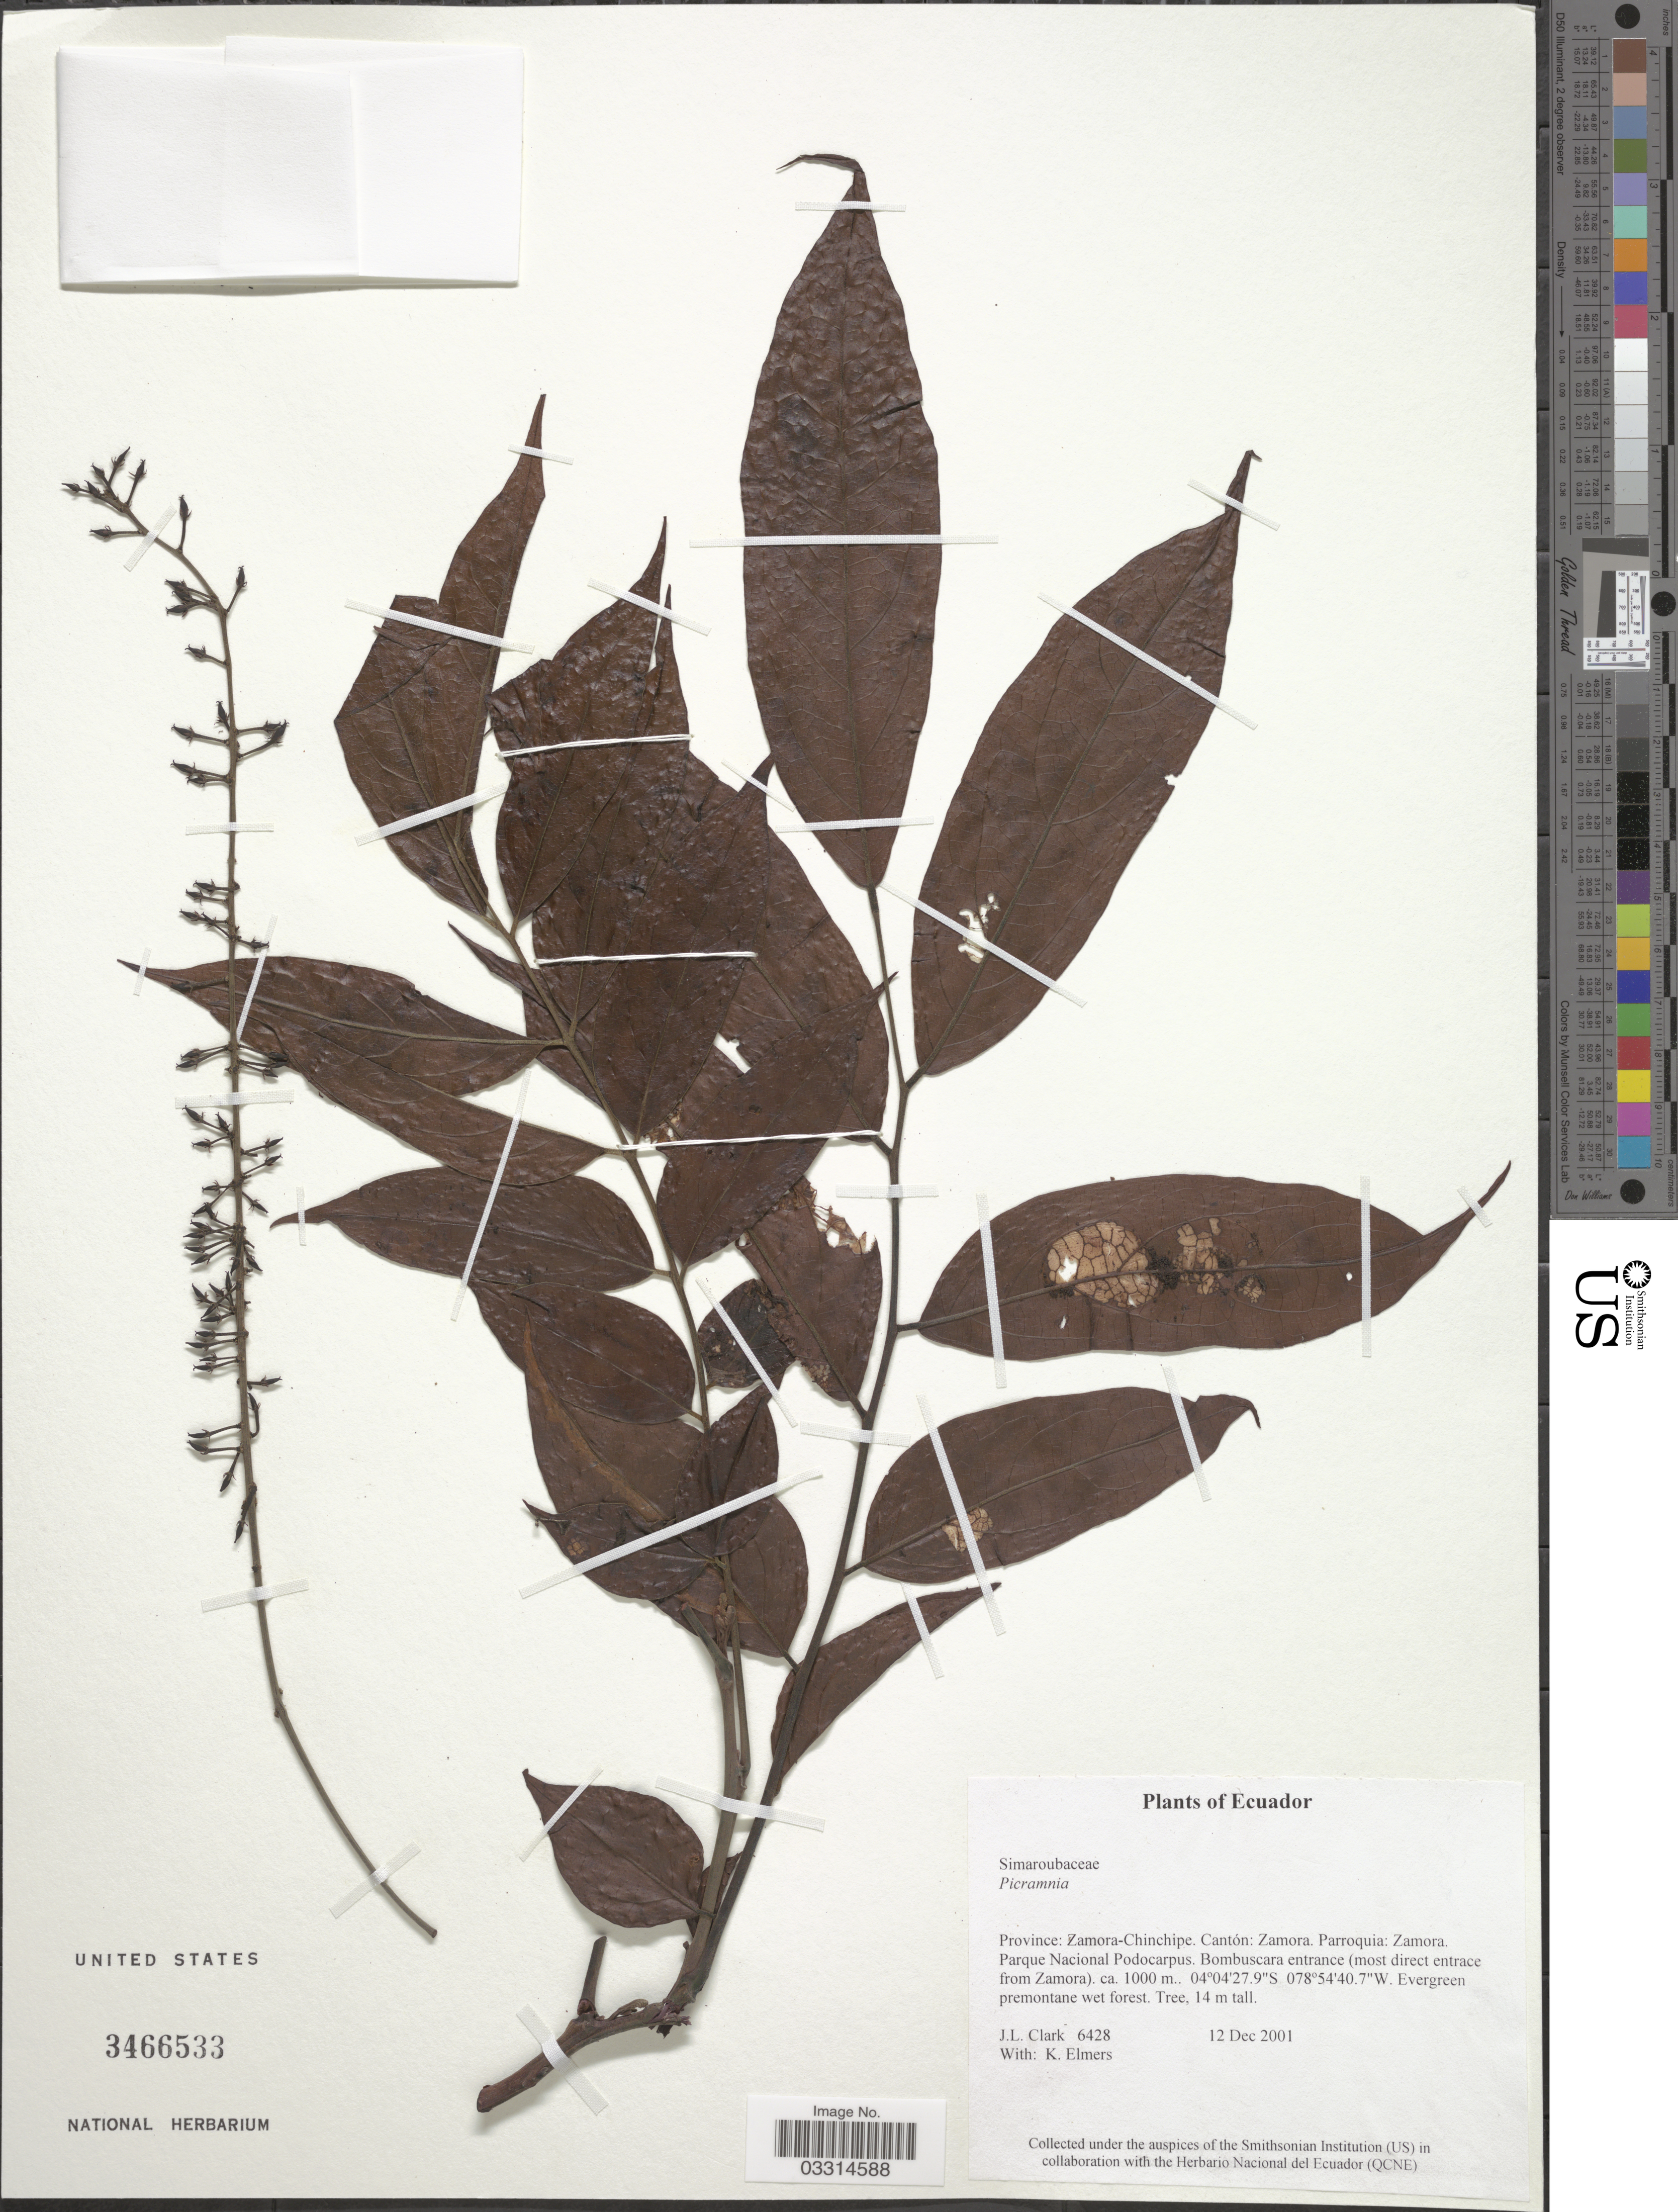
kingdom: Plantae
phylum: Tracheophyta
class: Magnoliopsida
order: Picramniales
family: Picramniaceae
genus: Picramnia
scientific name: Picramnia sp.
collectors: J. L. Clark & K. Elmers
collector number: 6428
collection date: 2001-12-12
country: Ecuador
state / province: Zamora-Chinchipe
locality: Cantón: Zamora. Parroquia: Zamora. Parque Nacional Podocarpus. Bombuscara entrance (most direct entrance from Zamora).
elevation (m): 1000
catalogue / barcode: US 3466533